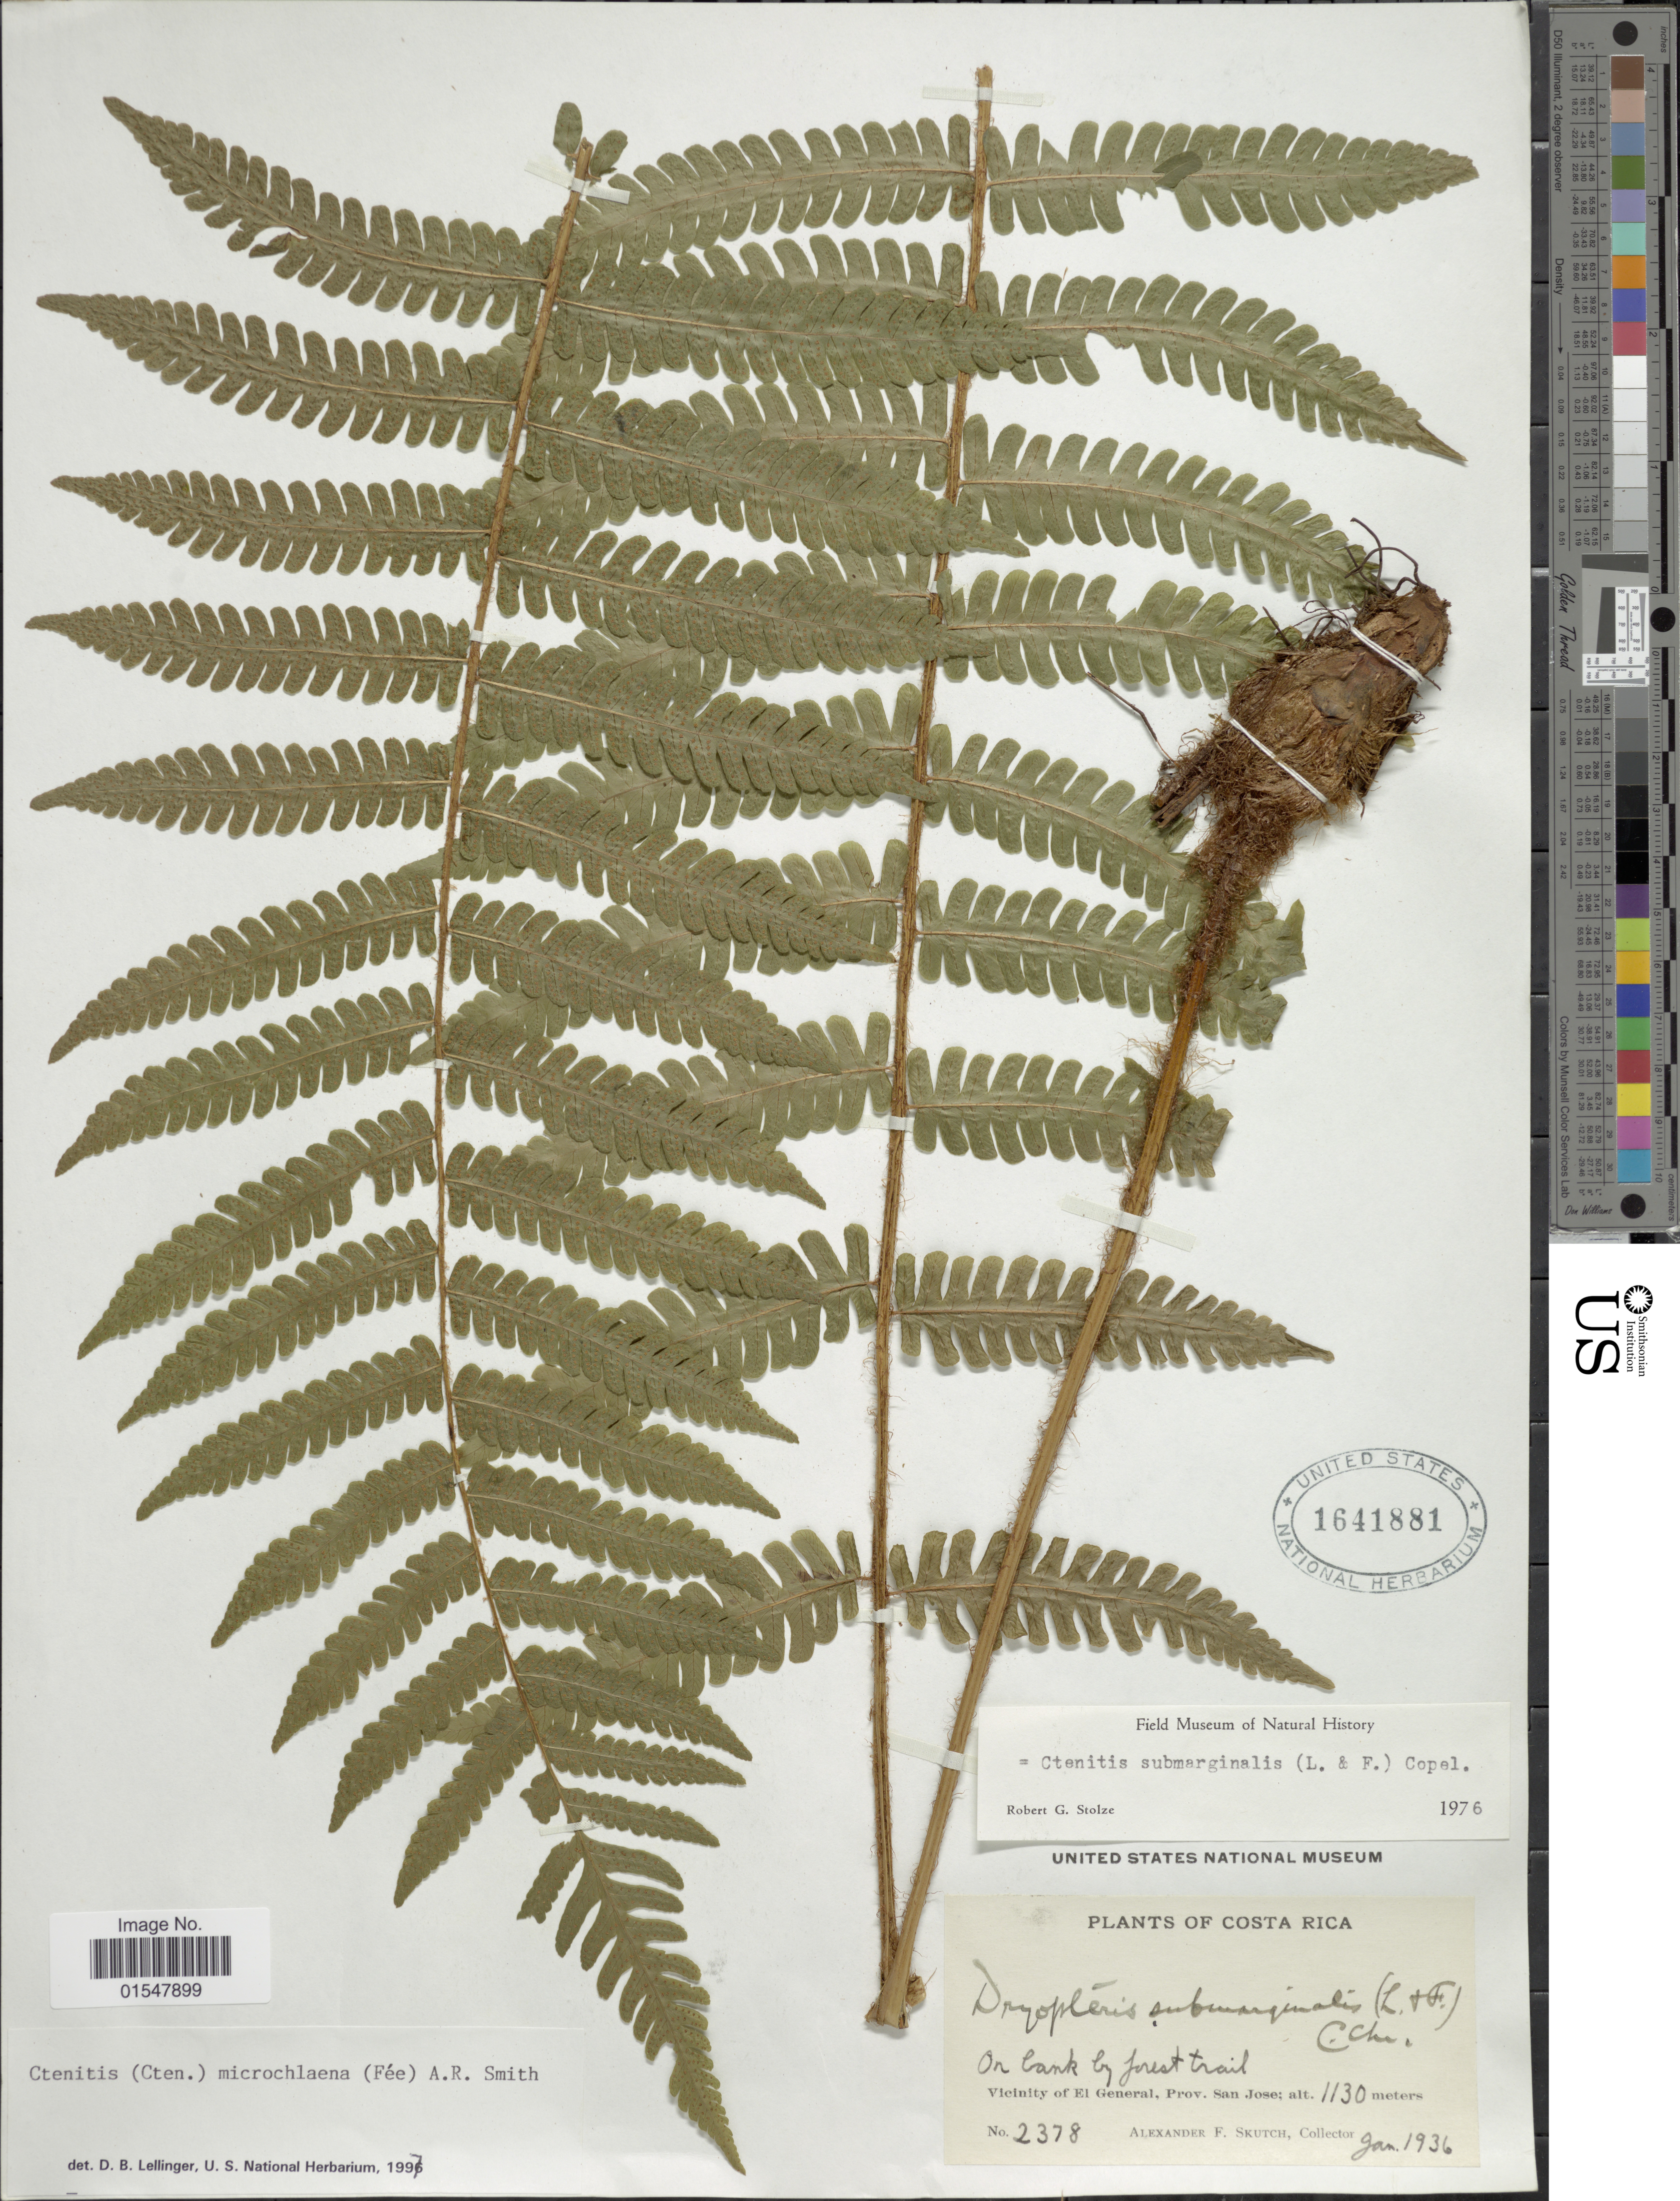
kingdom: Plantae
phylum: Tracheophyta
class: Polypodiopsida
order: Polypodiales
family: Dryopteridaceae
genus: Ctenitis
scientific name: Ctenitis microchlaena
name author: (Fée) Stolze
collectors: A. F. Skutch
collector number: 2378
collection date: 1936-01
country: Costa Rica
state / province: San José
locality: Costa Rica, Vicinity of El General, Prov. San Jose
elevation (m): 1130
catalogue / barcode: US 1641881